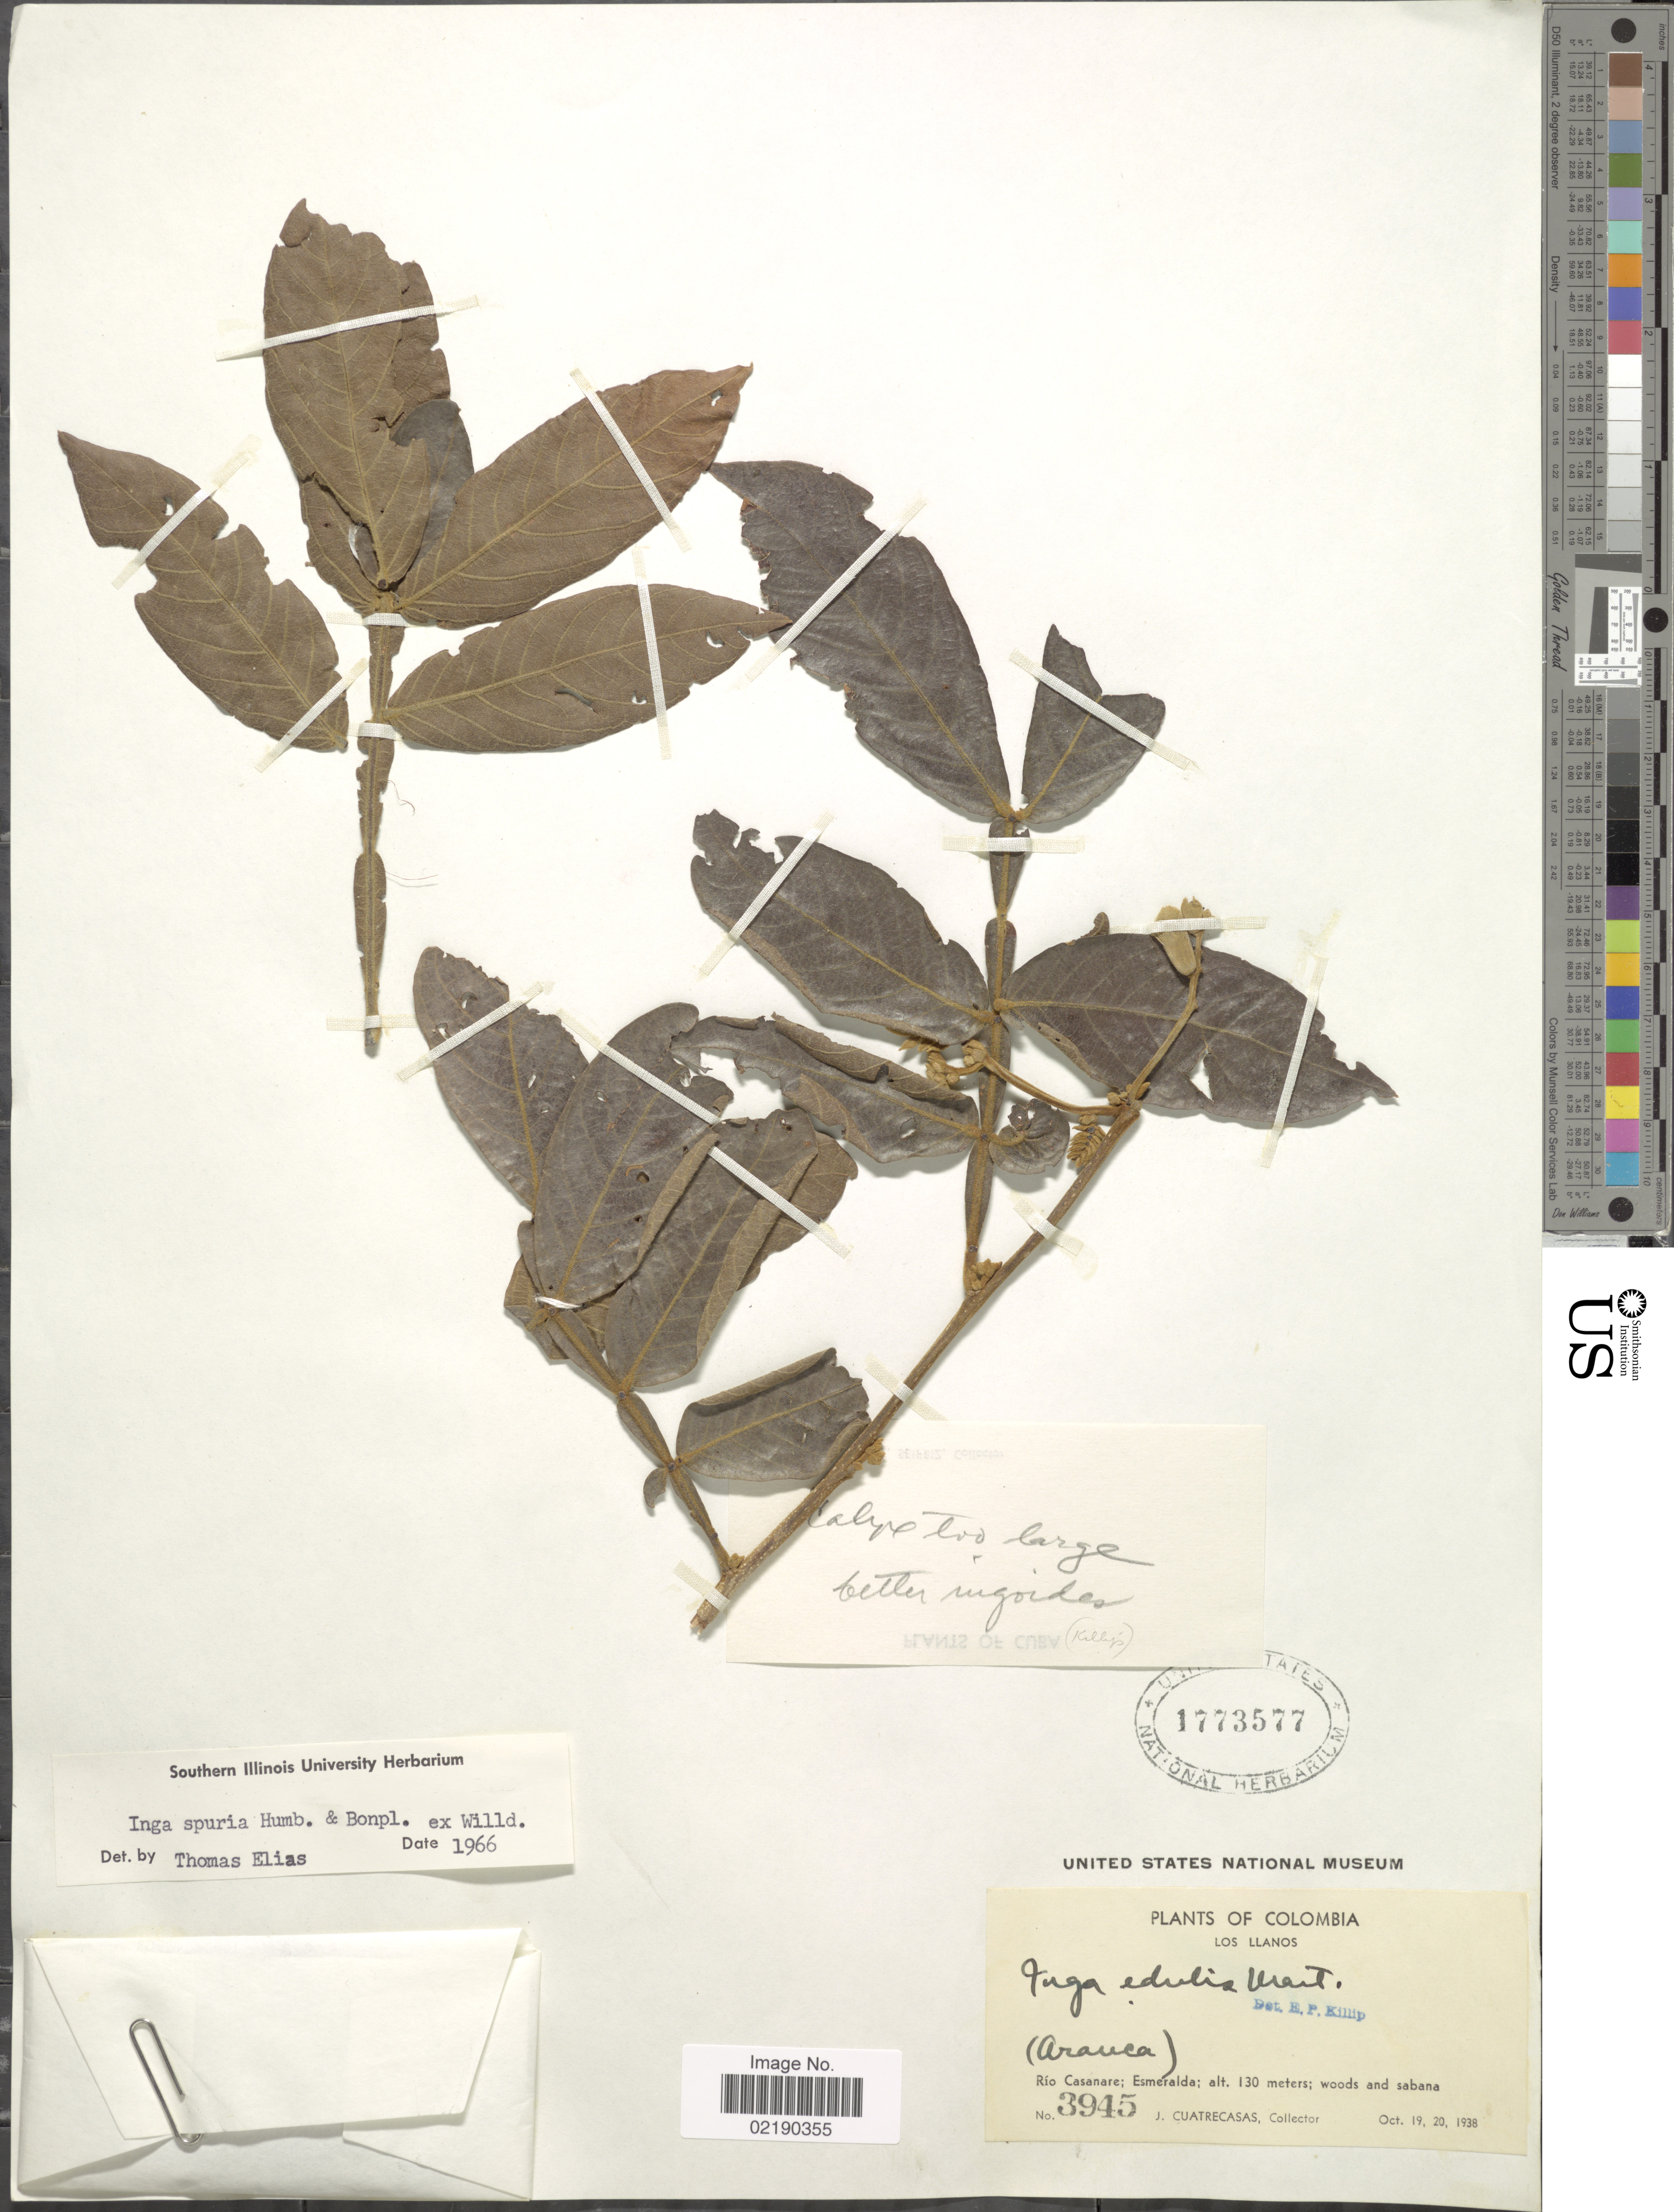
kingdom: Plantae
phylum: Tracheophyta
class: Magnoliopsida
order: Fabales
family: Fabaceae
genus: Inga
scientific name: Inga vera subsp. vera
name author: Willd.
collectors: J. Cuatrecasas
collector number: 3945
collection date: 1938-10-19/1938-10-20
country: Colombia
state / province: Casanare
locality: Los Llanos. Rio Casanere; Esmeralda.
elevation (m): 130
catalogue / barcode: US 1773577